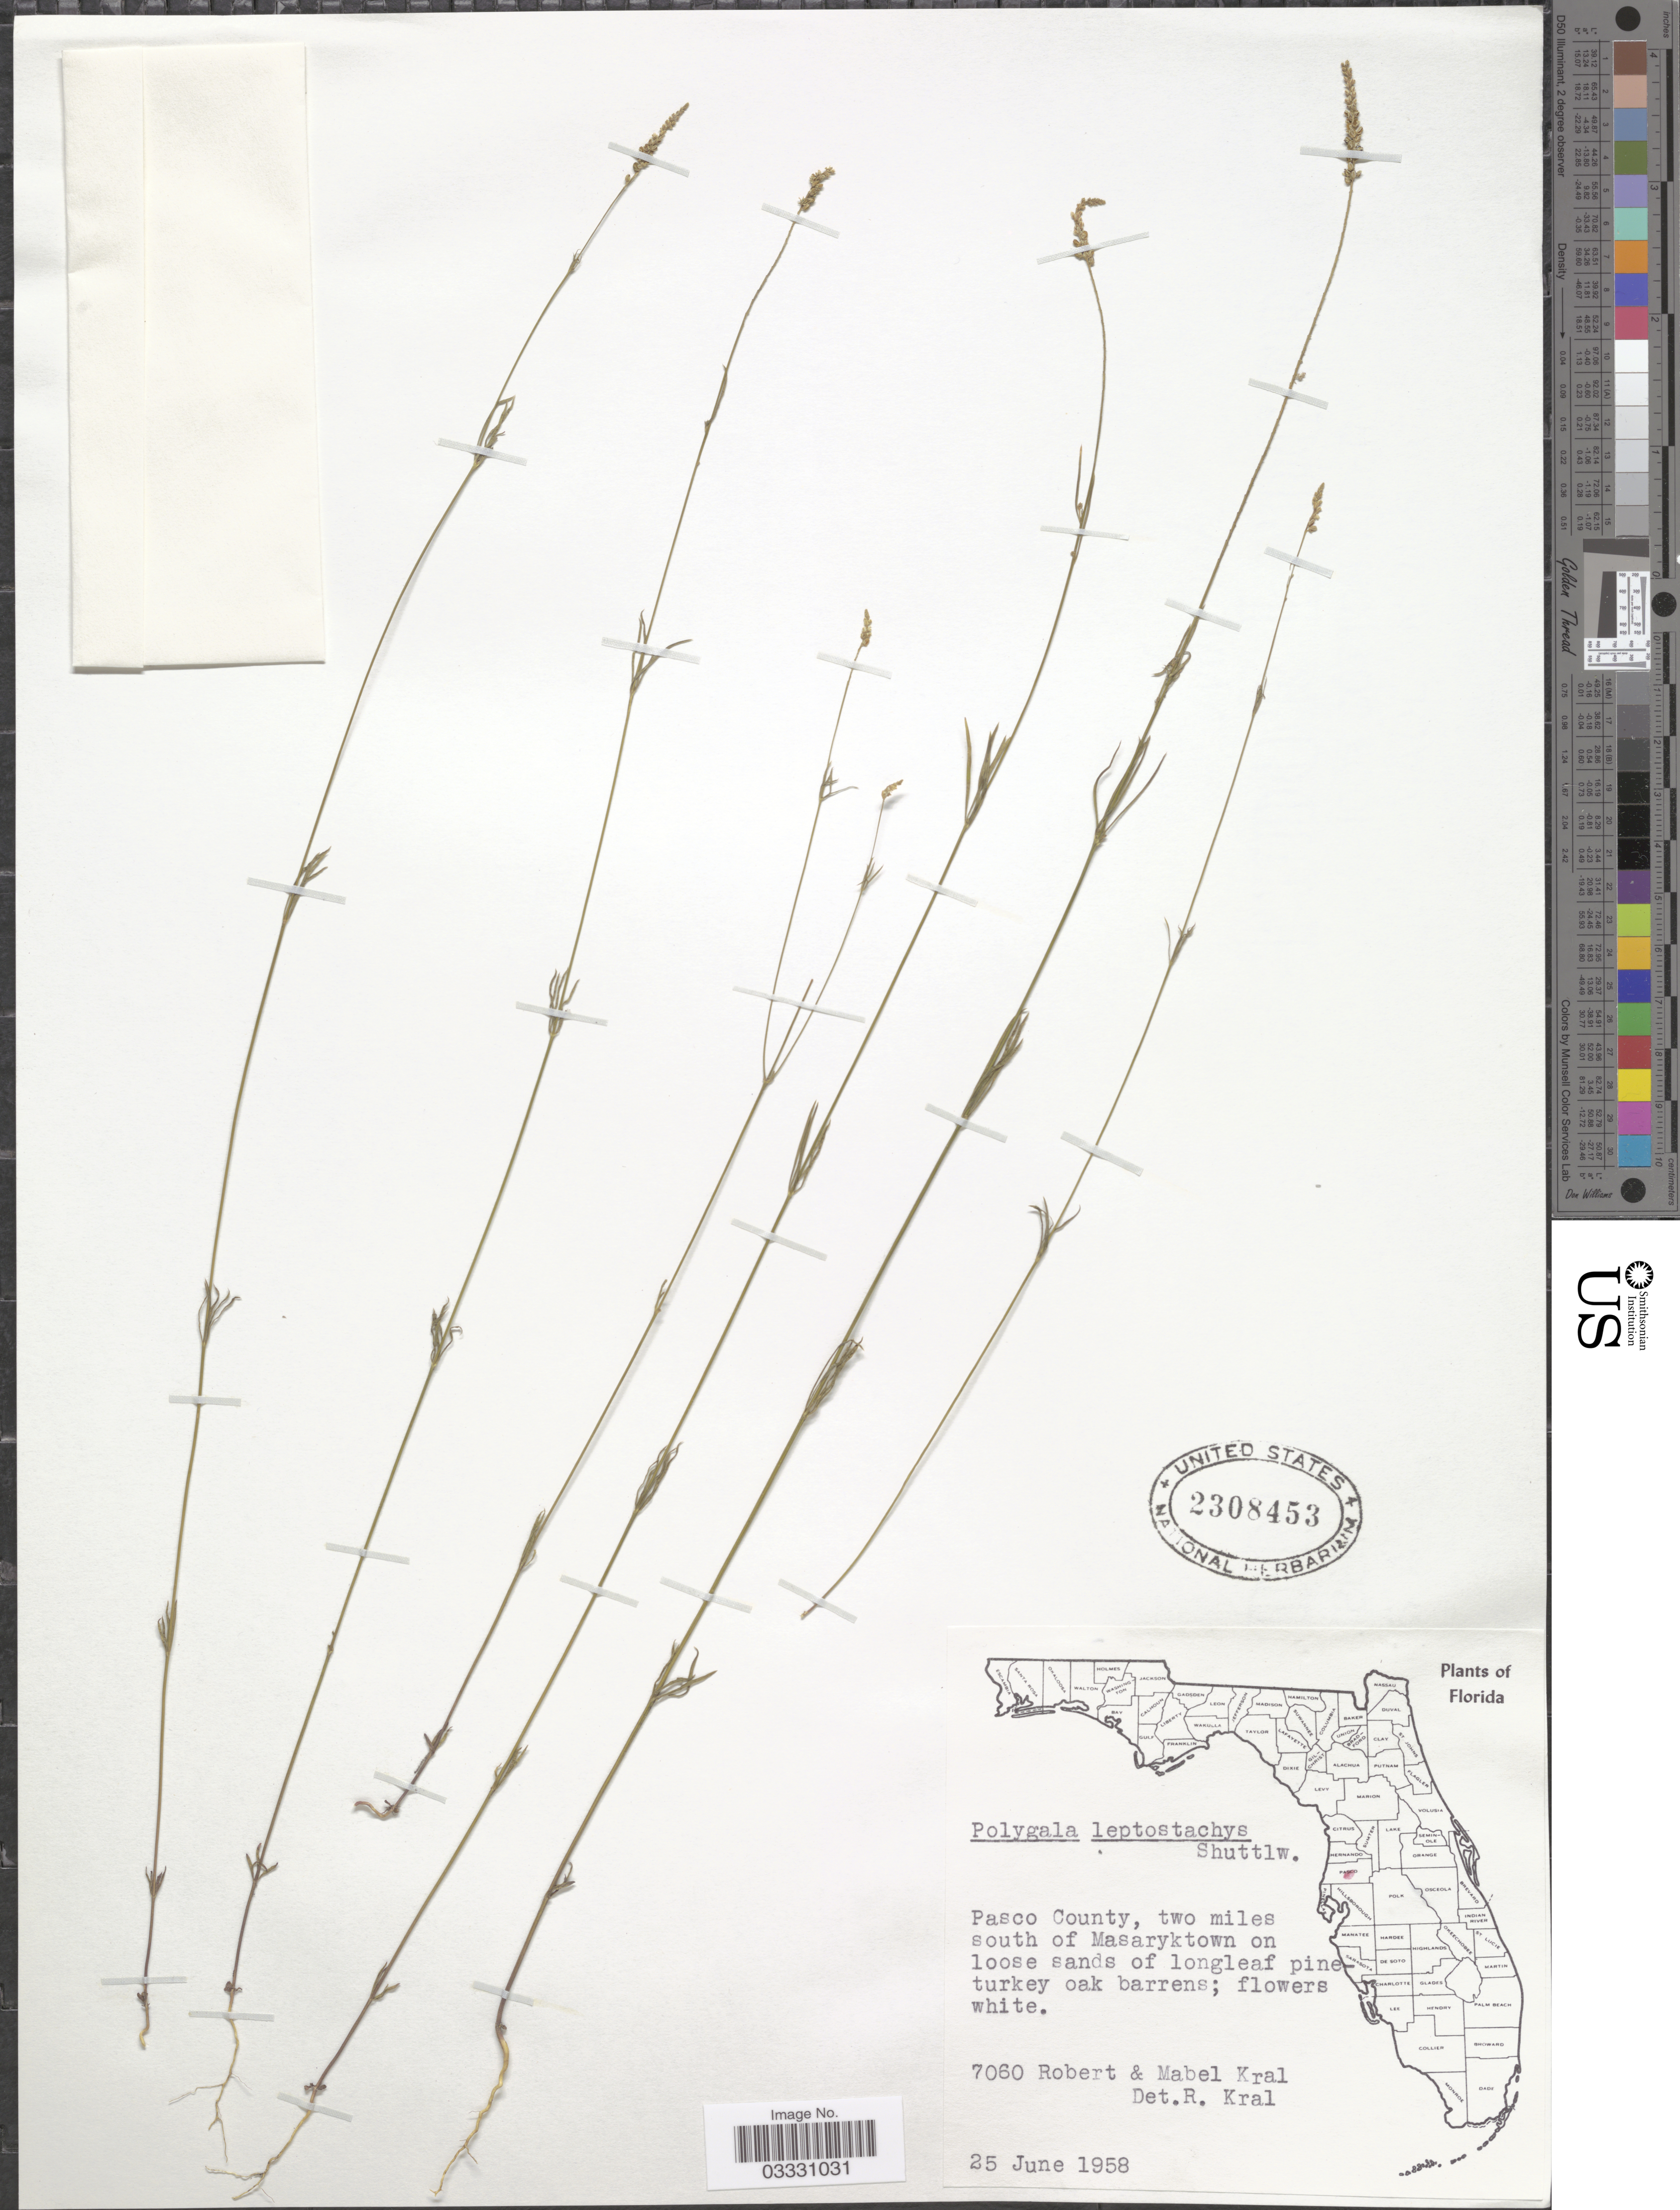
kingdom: Plantae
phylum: Tracheophyta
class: Magnoliopsida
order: Fabales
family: Polygalaceae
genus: Polygala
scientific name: Polygala leptostachys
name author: Shuttlew. ex A. Gray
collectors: R. Kral & M. Kral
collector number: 7060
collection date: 1958-06-25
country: United States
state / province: Florida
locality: Pasco County, two miles south of Masaryktown on loose sands of longleaf pine-turkey oak barrens.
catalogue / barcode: US 2308453